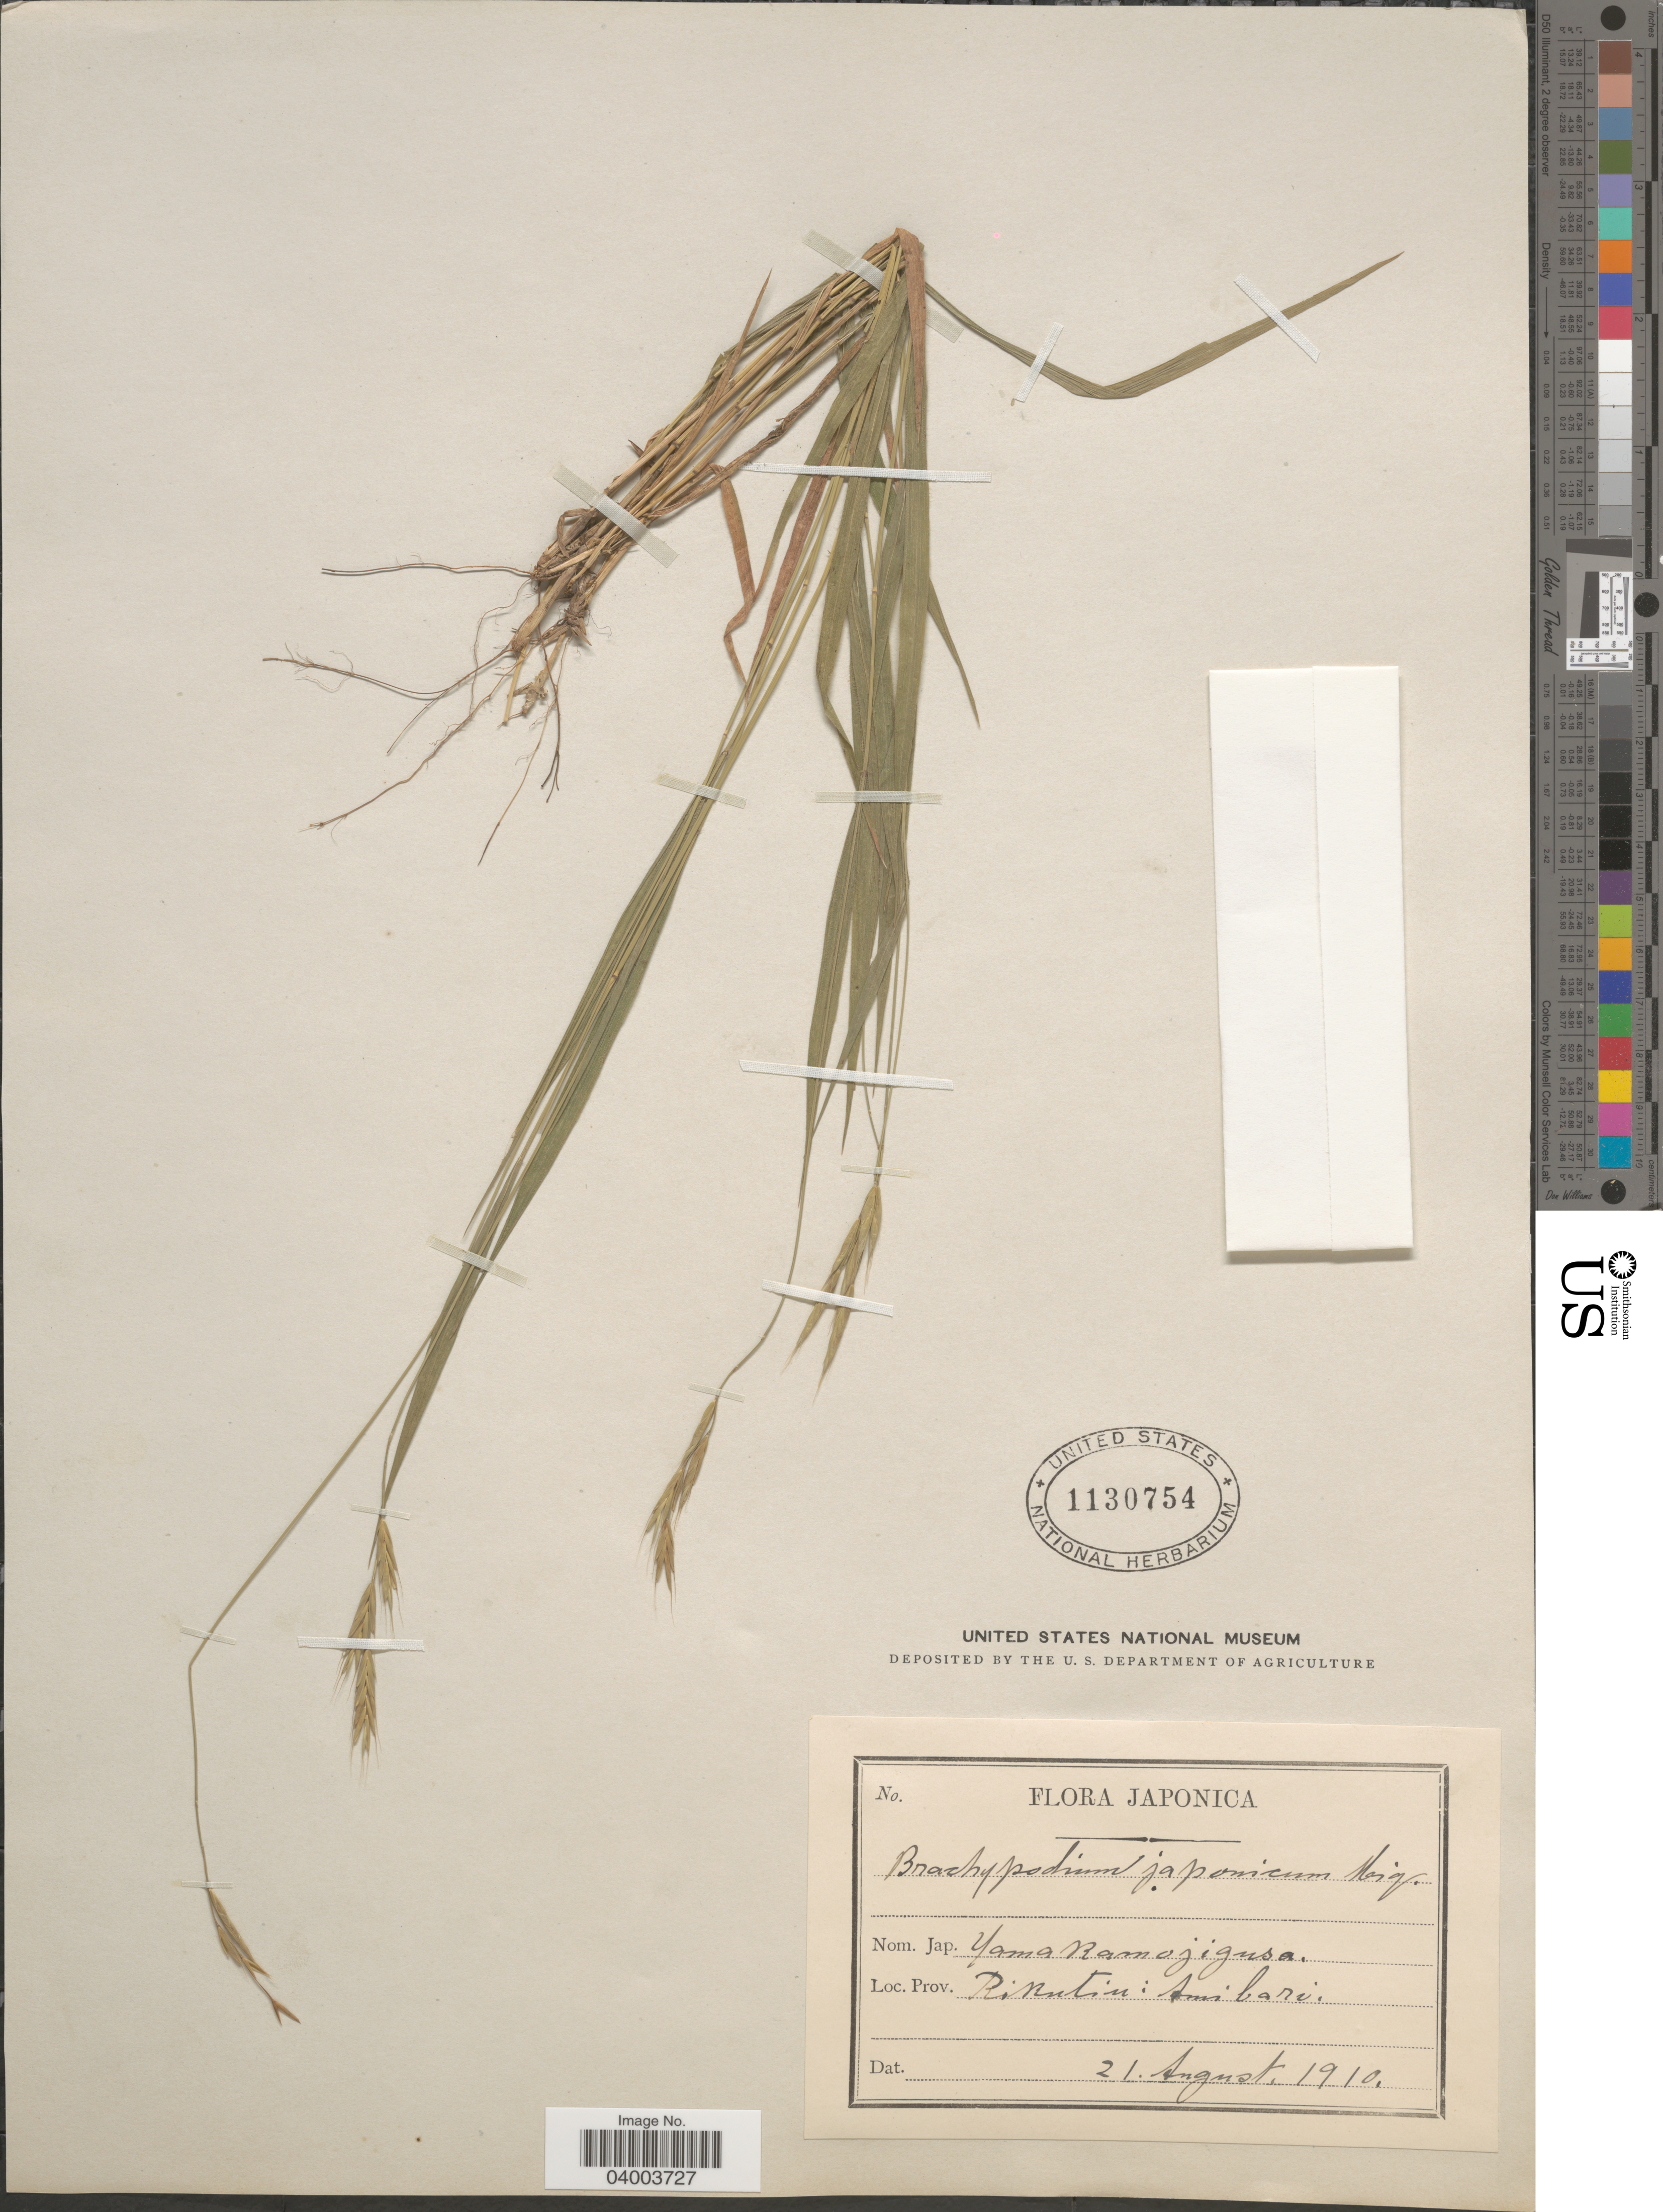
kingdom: Plantae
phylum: Tracheophyta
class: Liliopsida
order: Poales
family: Poaceae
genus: Brachypodium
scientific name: Brachypodium japonicum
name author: Miq.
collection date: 1910-08-21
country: Japan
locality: Rikutiu: Amibari.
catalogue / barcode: US 1130754